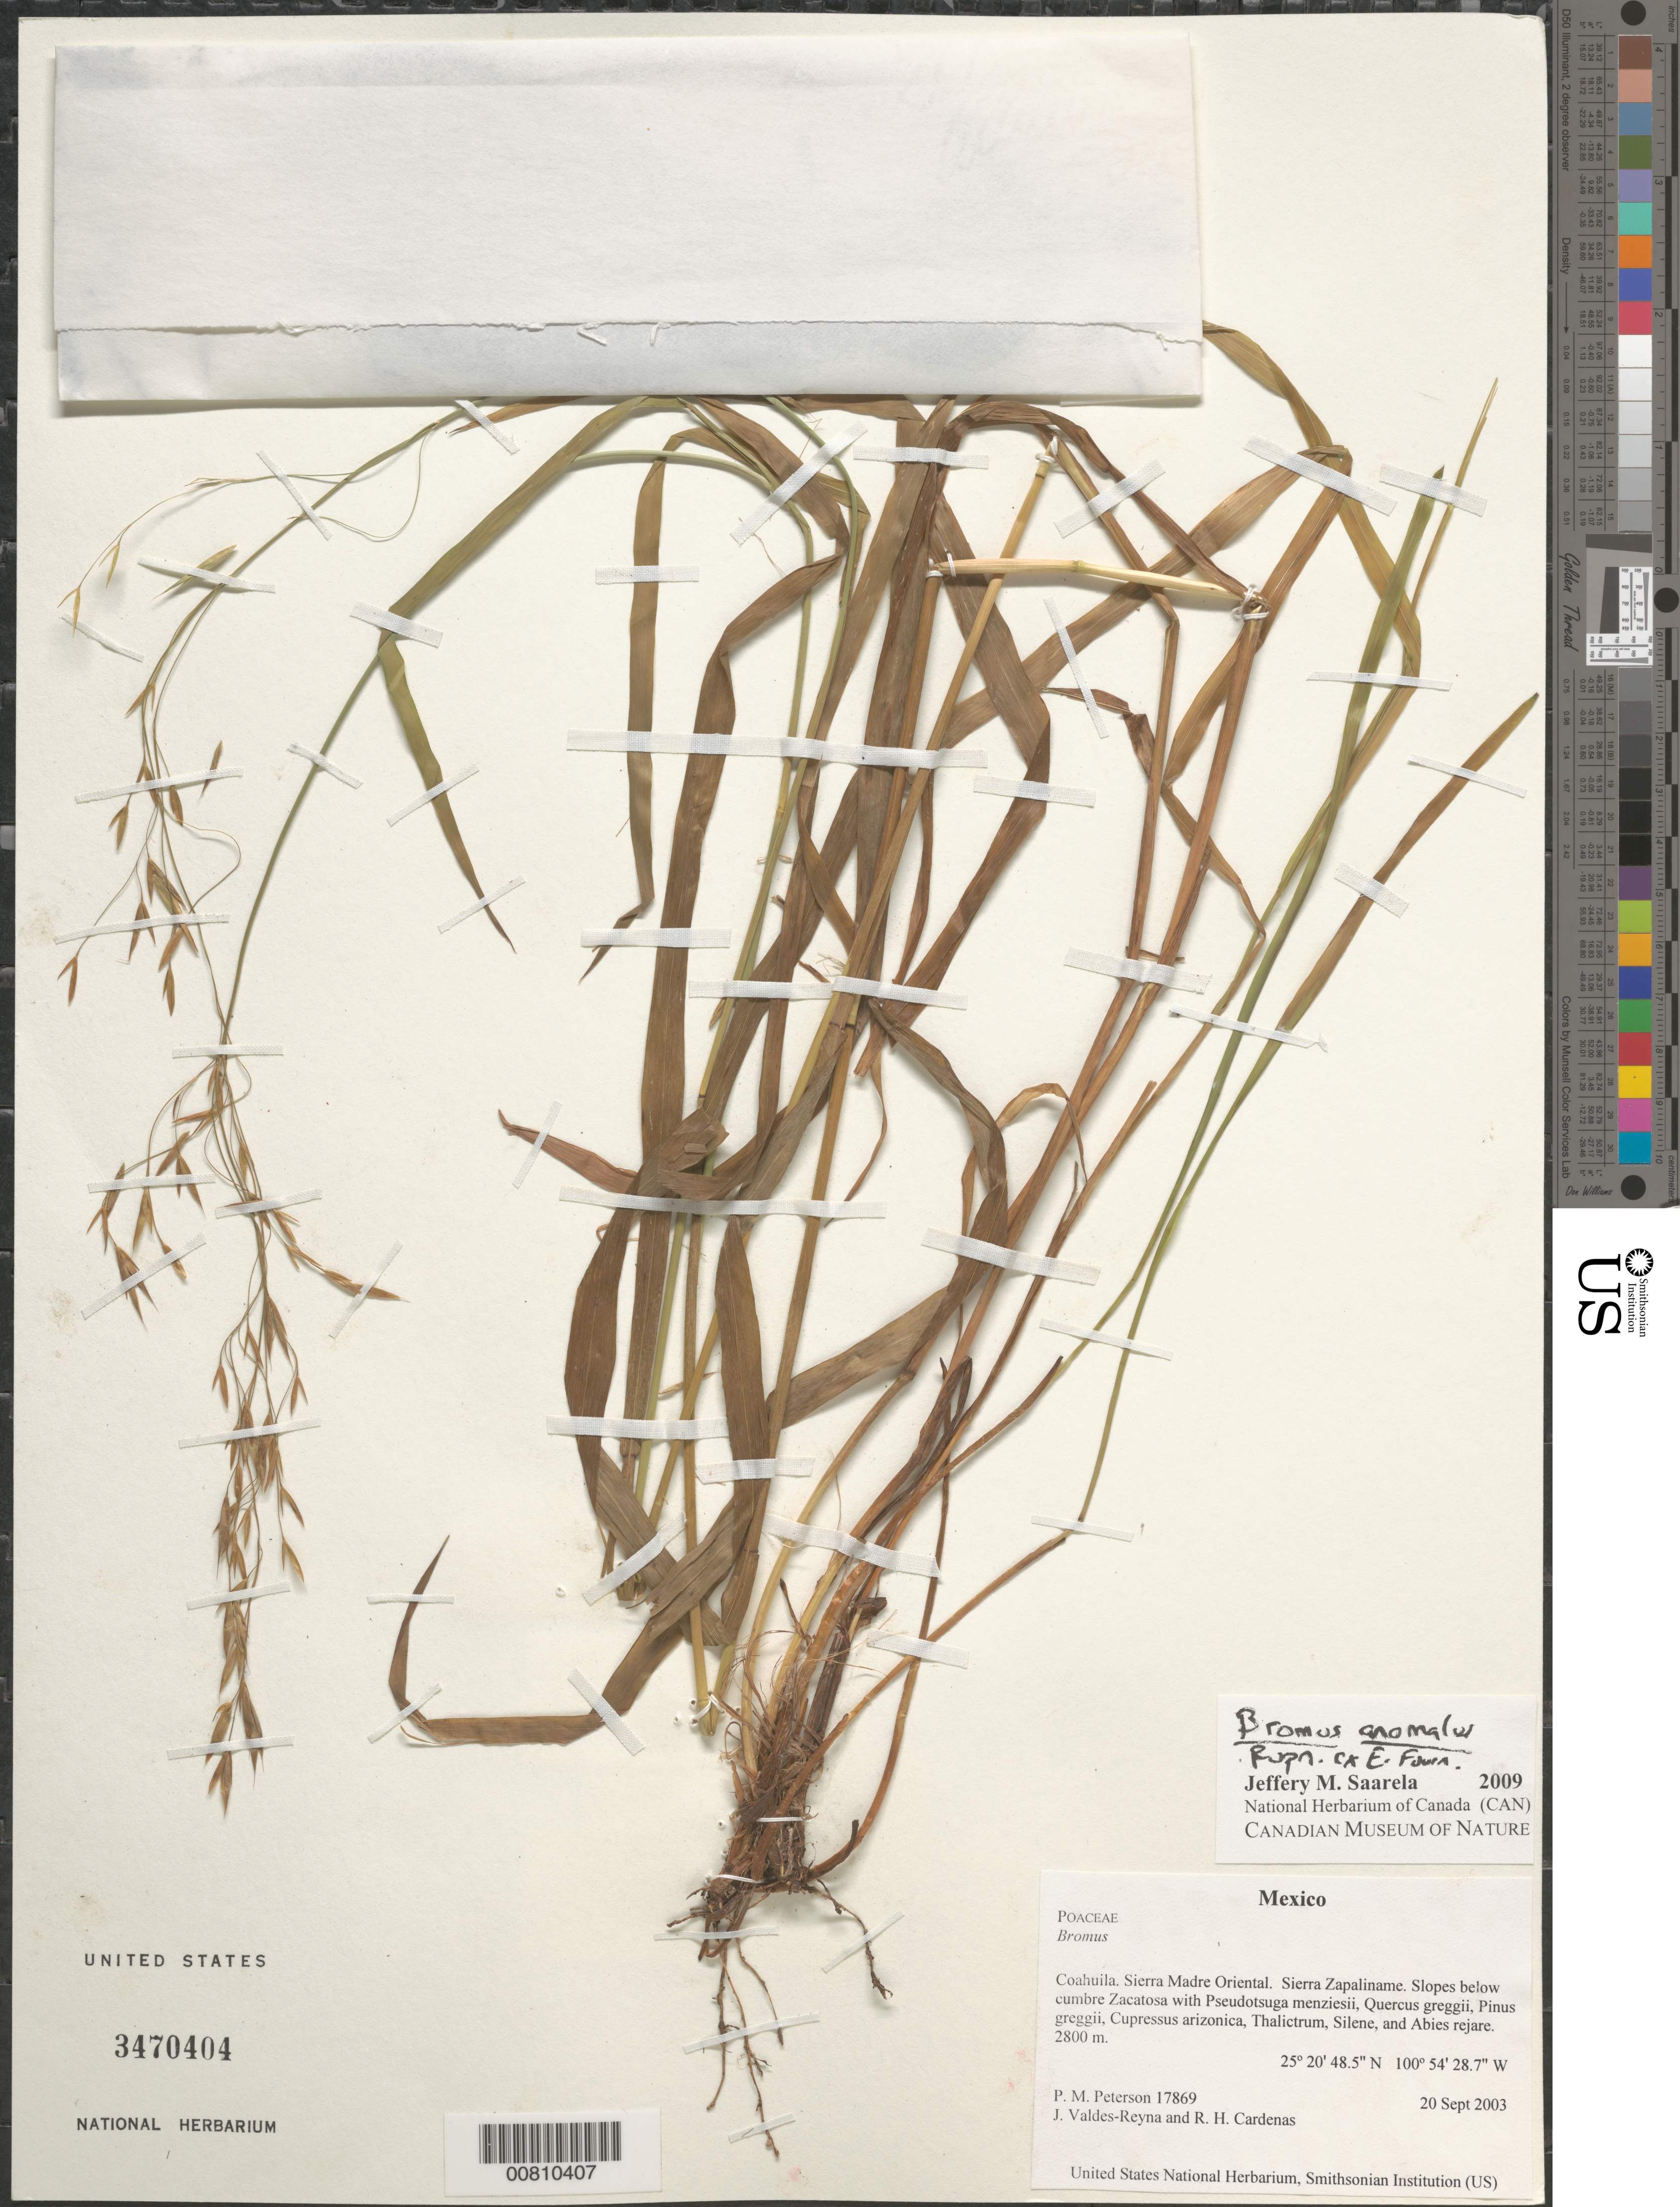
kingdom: Plantae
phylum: Tracheophyta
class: Liliopsida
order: Poales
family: Poaceae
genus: Bromus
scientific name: Bromus richardsonii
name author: Link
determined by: Saarela, J. M., (CAN), Canadian Museum of Nature (CANADA)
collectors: P. M. Peterson, J. Valdés-Reyna & R. Cardenas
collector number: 17869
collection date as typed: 20 Sep 2003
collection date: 2003-09-20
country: Mexico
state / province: Coahuila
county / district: Sierra Madre Oriental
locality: Sierra Zapaliname. Slopes below cumbre Zacatosa with Pseudotsuga menziesii, Quercus greggii, Pinus greggii, Cupressus arizonica, Thalictrum, Silene, and Abies rejare.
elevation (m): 2800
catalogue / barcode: US 3470404